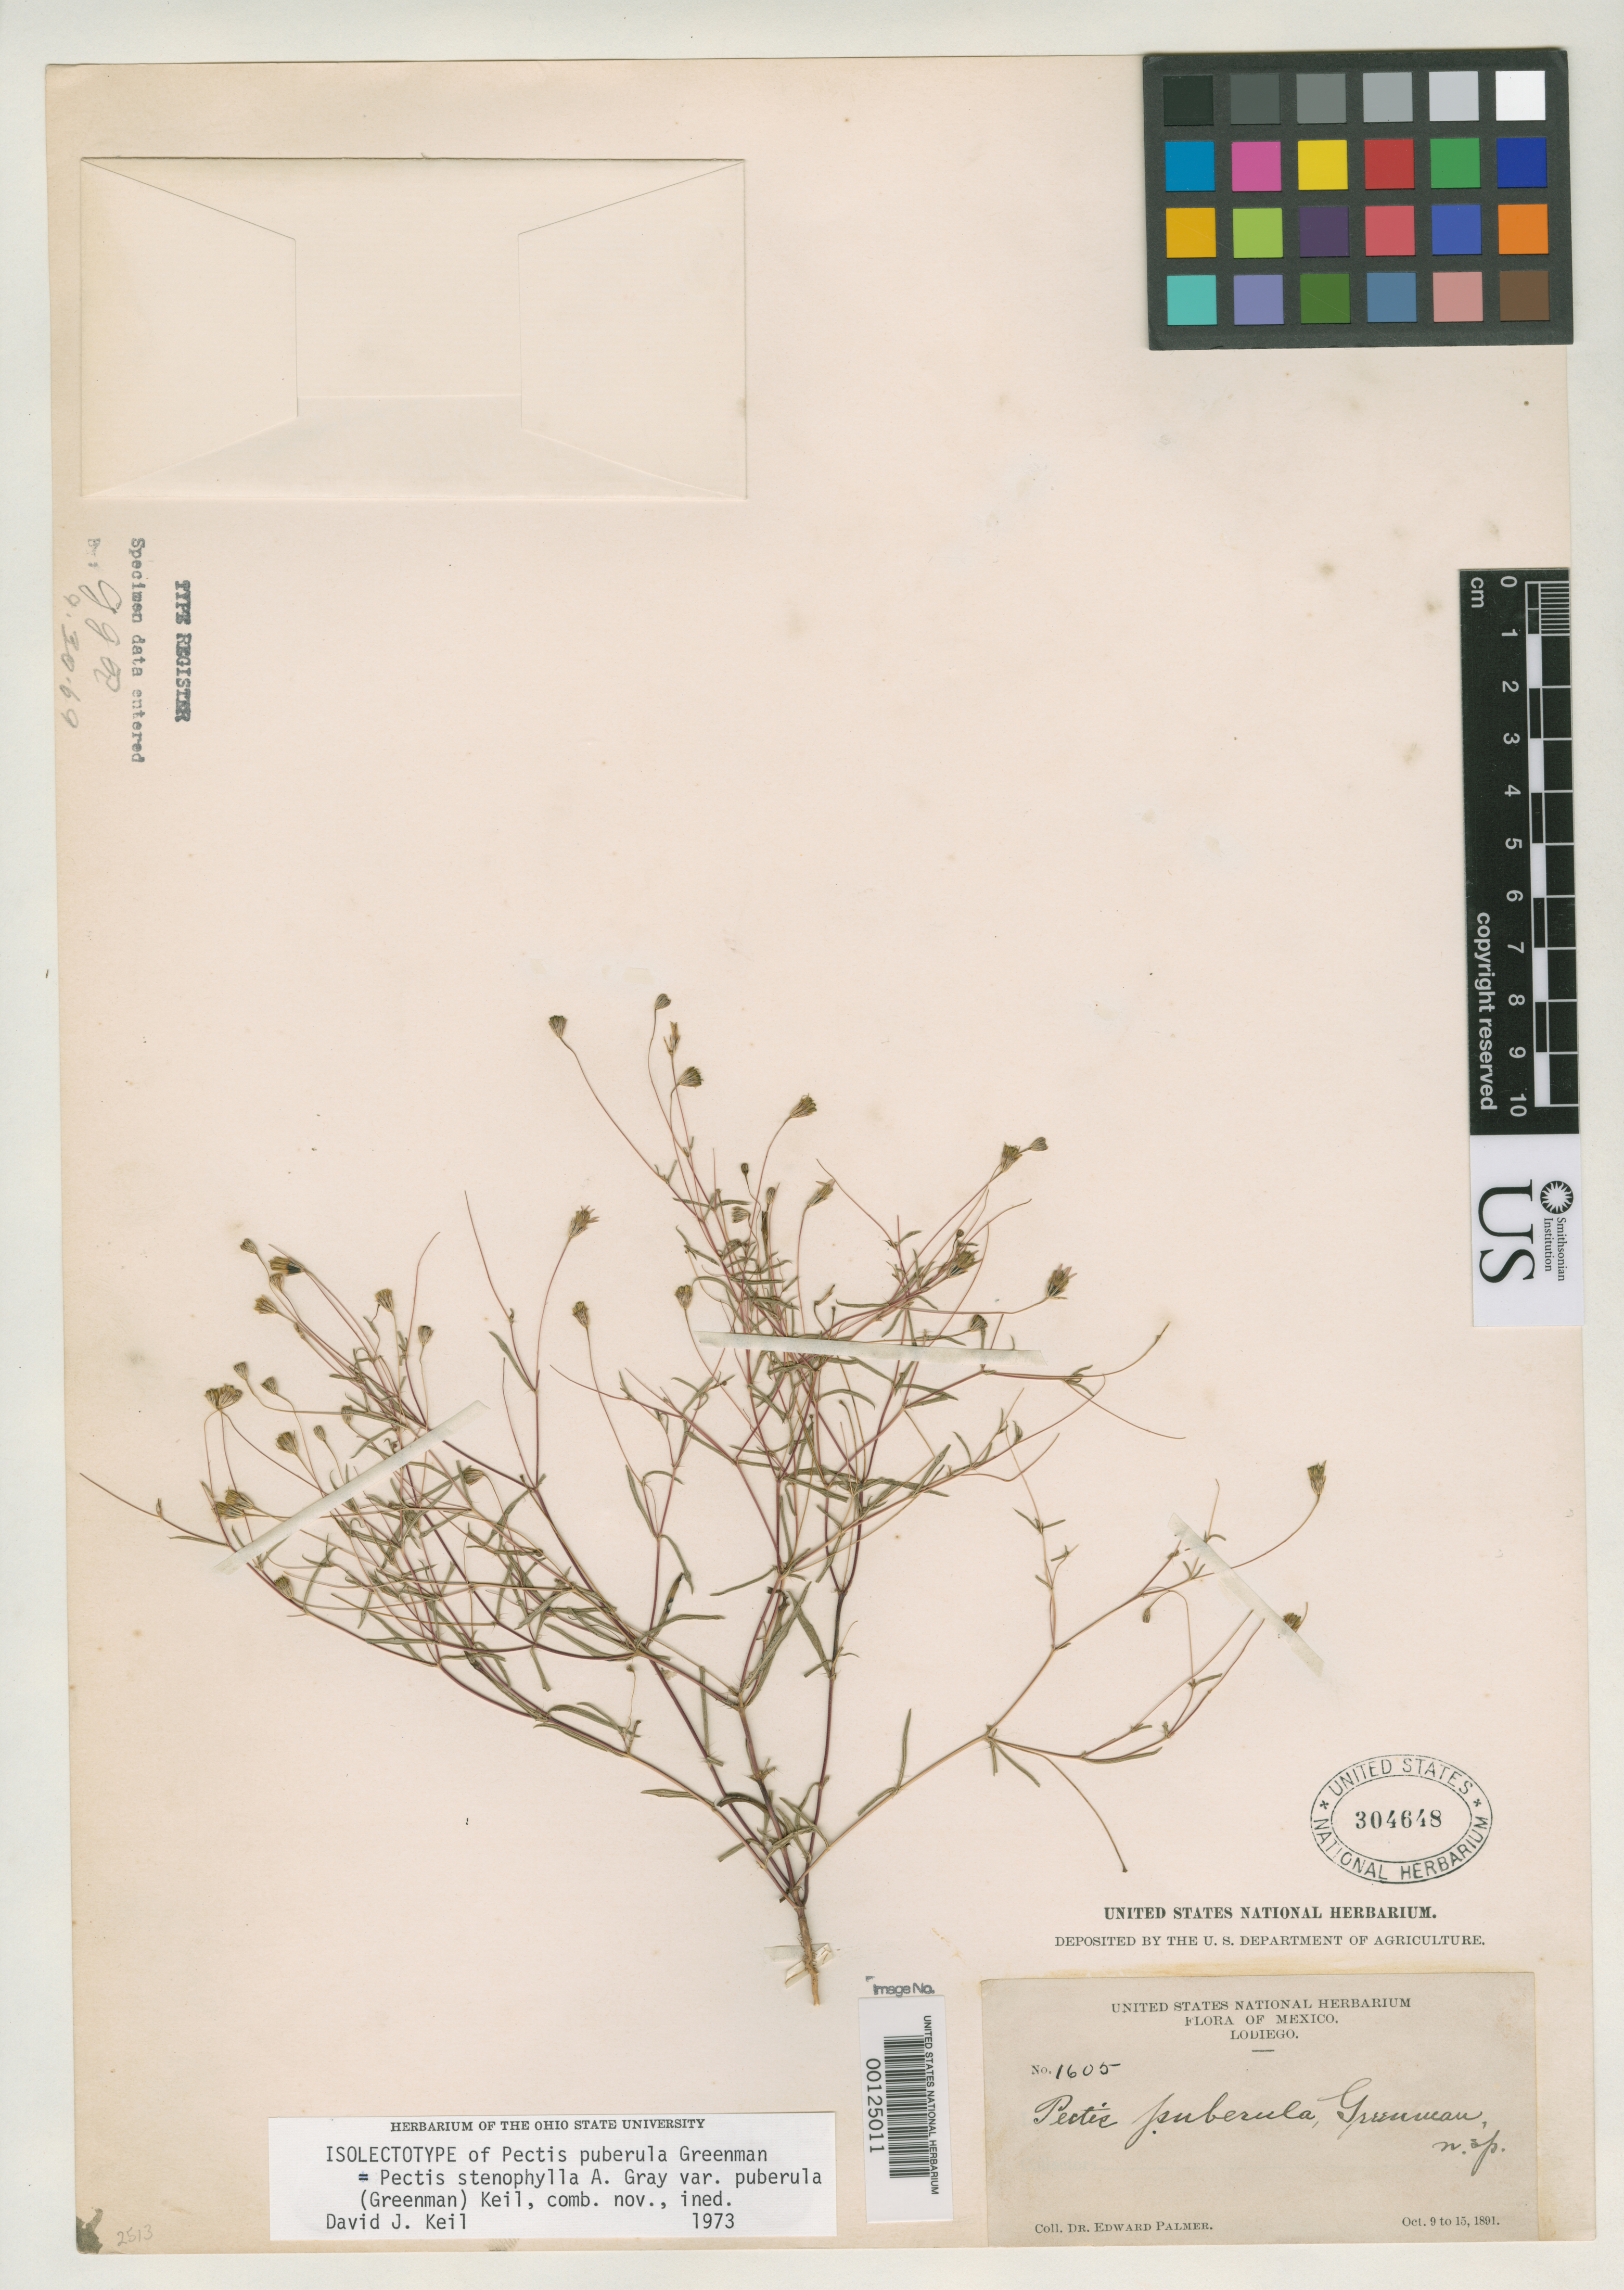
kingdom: Plantae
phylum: Tracheophyta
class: Magnoliopsida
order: Asterales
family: Asteraceae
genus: Pectis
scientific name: Pectis puberula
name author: Greenm.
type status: Isolectotype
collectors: E. Palmer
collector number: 1605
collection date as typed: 09 Oct 1891 to 15 Oct 1891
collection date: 1891-10-09/1891-10-15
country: Mexico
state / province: Sinaloa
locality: Lodiego.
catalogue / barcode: US 304648